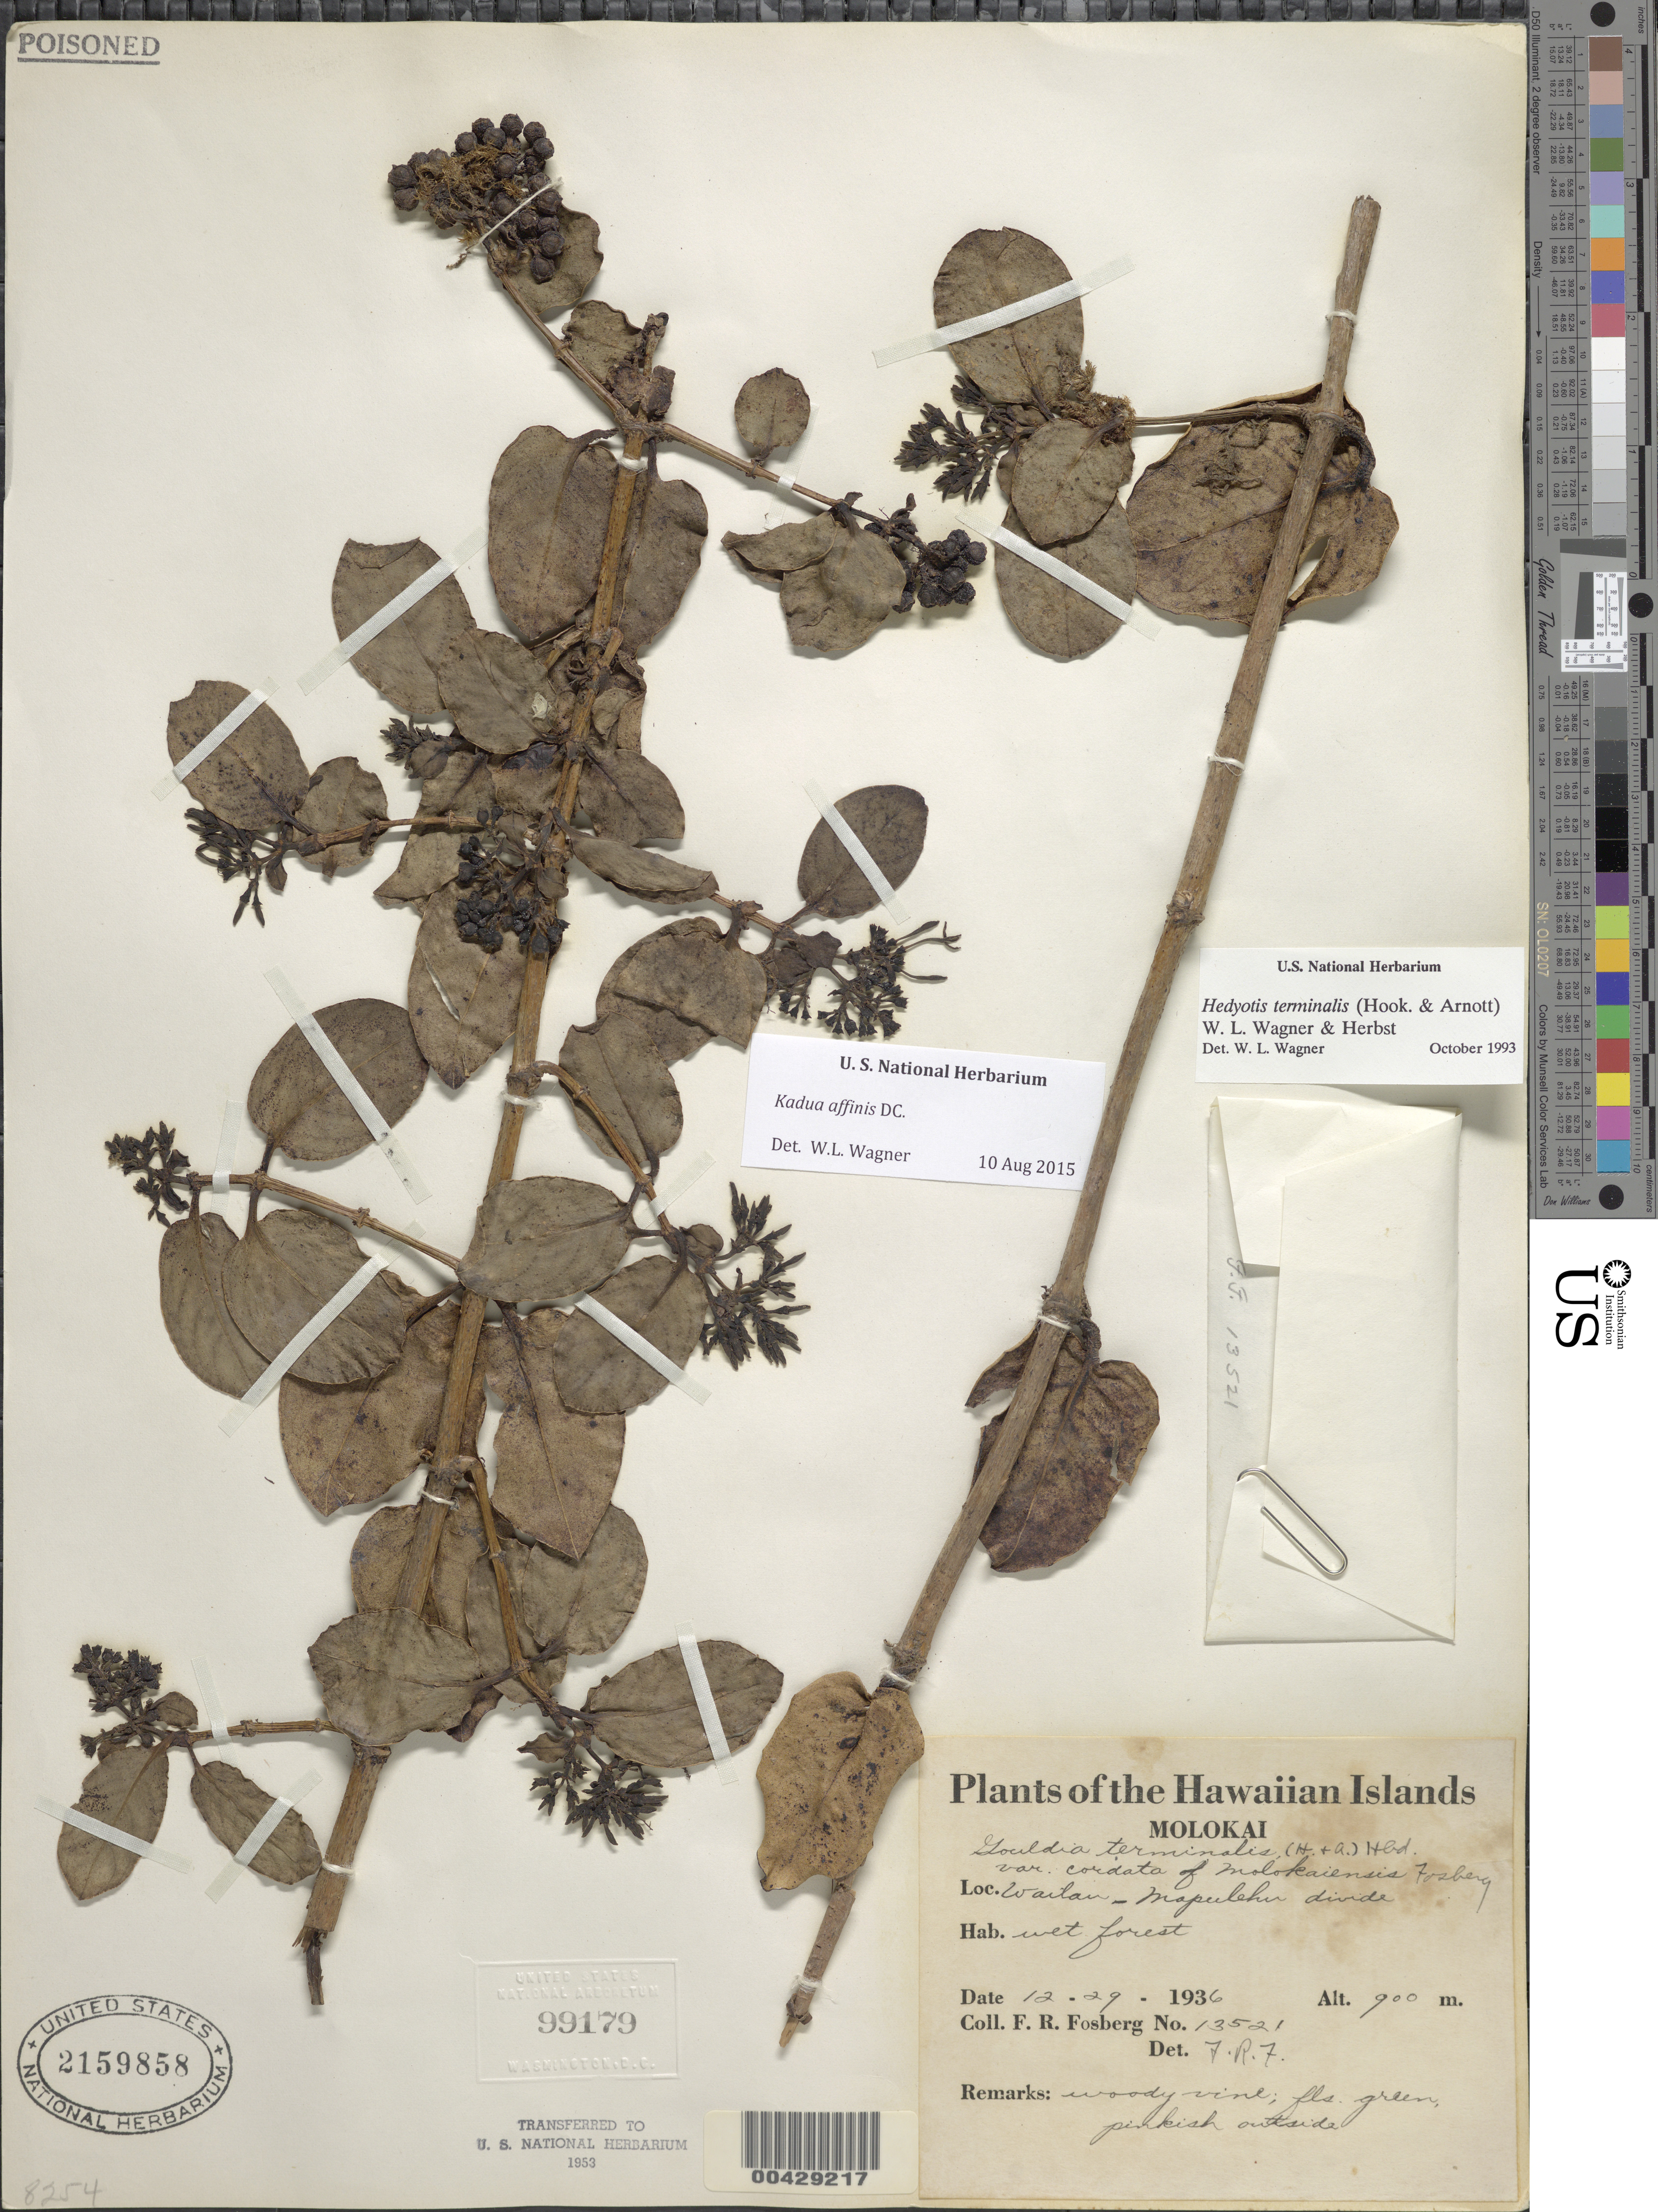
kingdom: Plantae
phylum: Tracheophyta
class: Magnoliopsida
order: Gentianales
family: Rubiaceae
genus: Kadua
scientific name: Kadua affinis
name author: DC.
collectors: F. R. Fosberg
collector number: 13521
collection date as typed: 29 Dec 1936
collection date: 1936-12-29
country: United States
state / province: Hawaii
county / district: Maui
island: Moloka'i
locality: Wailau - Mapulehu divide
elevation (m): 900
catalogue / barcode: US 2159858